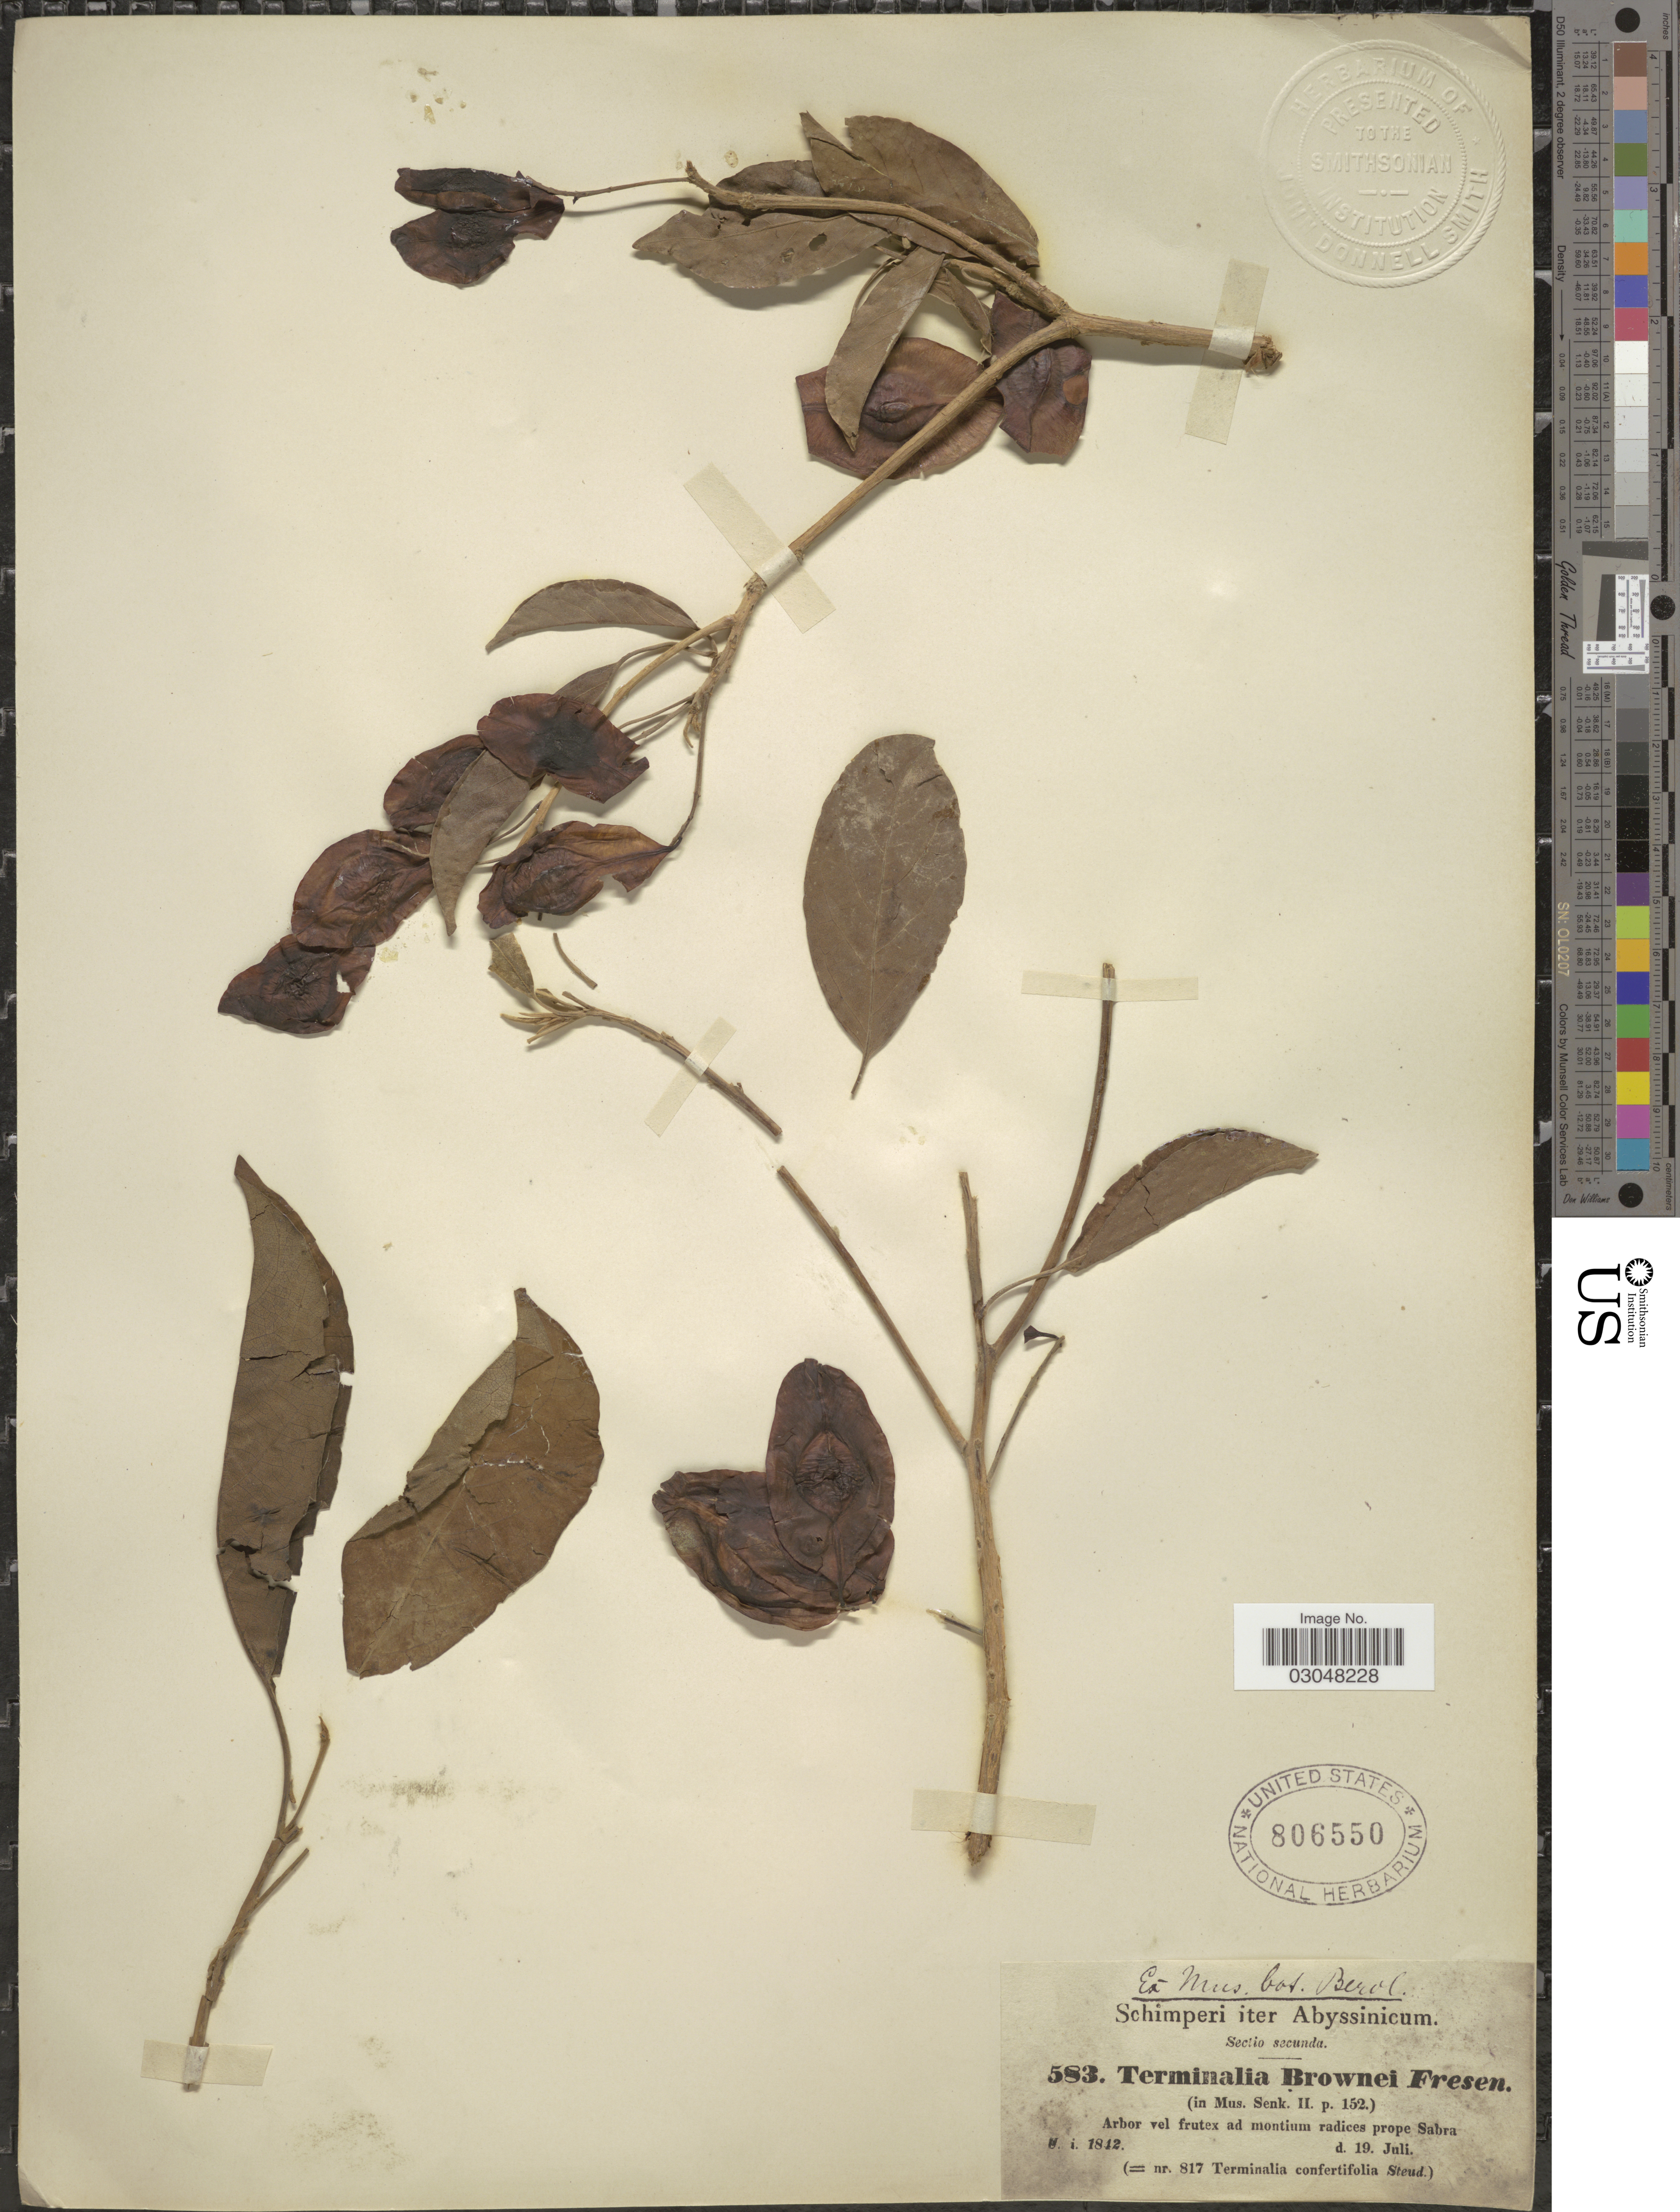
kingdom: Plantae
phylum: Tracheophyta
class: Magnoliopsida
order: Myrtales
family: Combretaceae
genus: Terminalia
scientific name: Terminalia brownii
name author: Fresen.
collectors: -. Schimper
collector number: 583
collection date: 1842-07-19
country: Eritrea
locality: Abyssinicum. Montium radices prope Sabra.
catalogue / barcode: US 806550